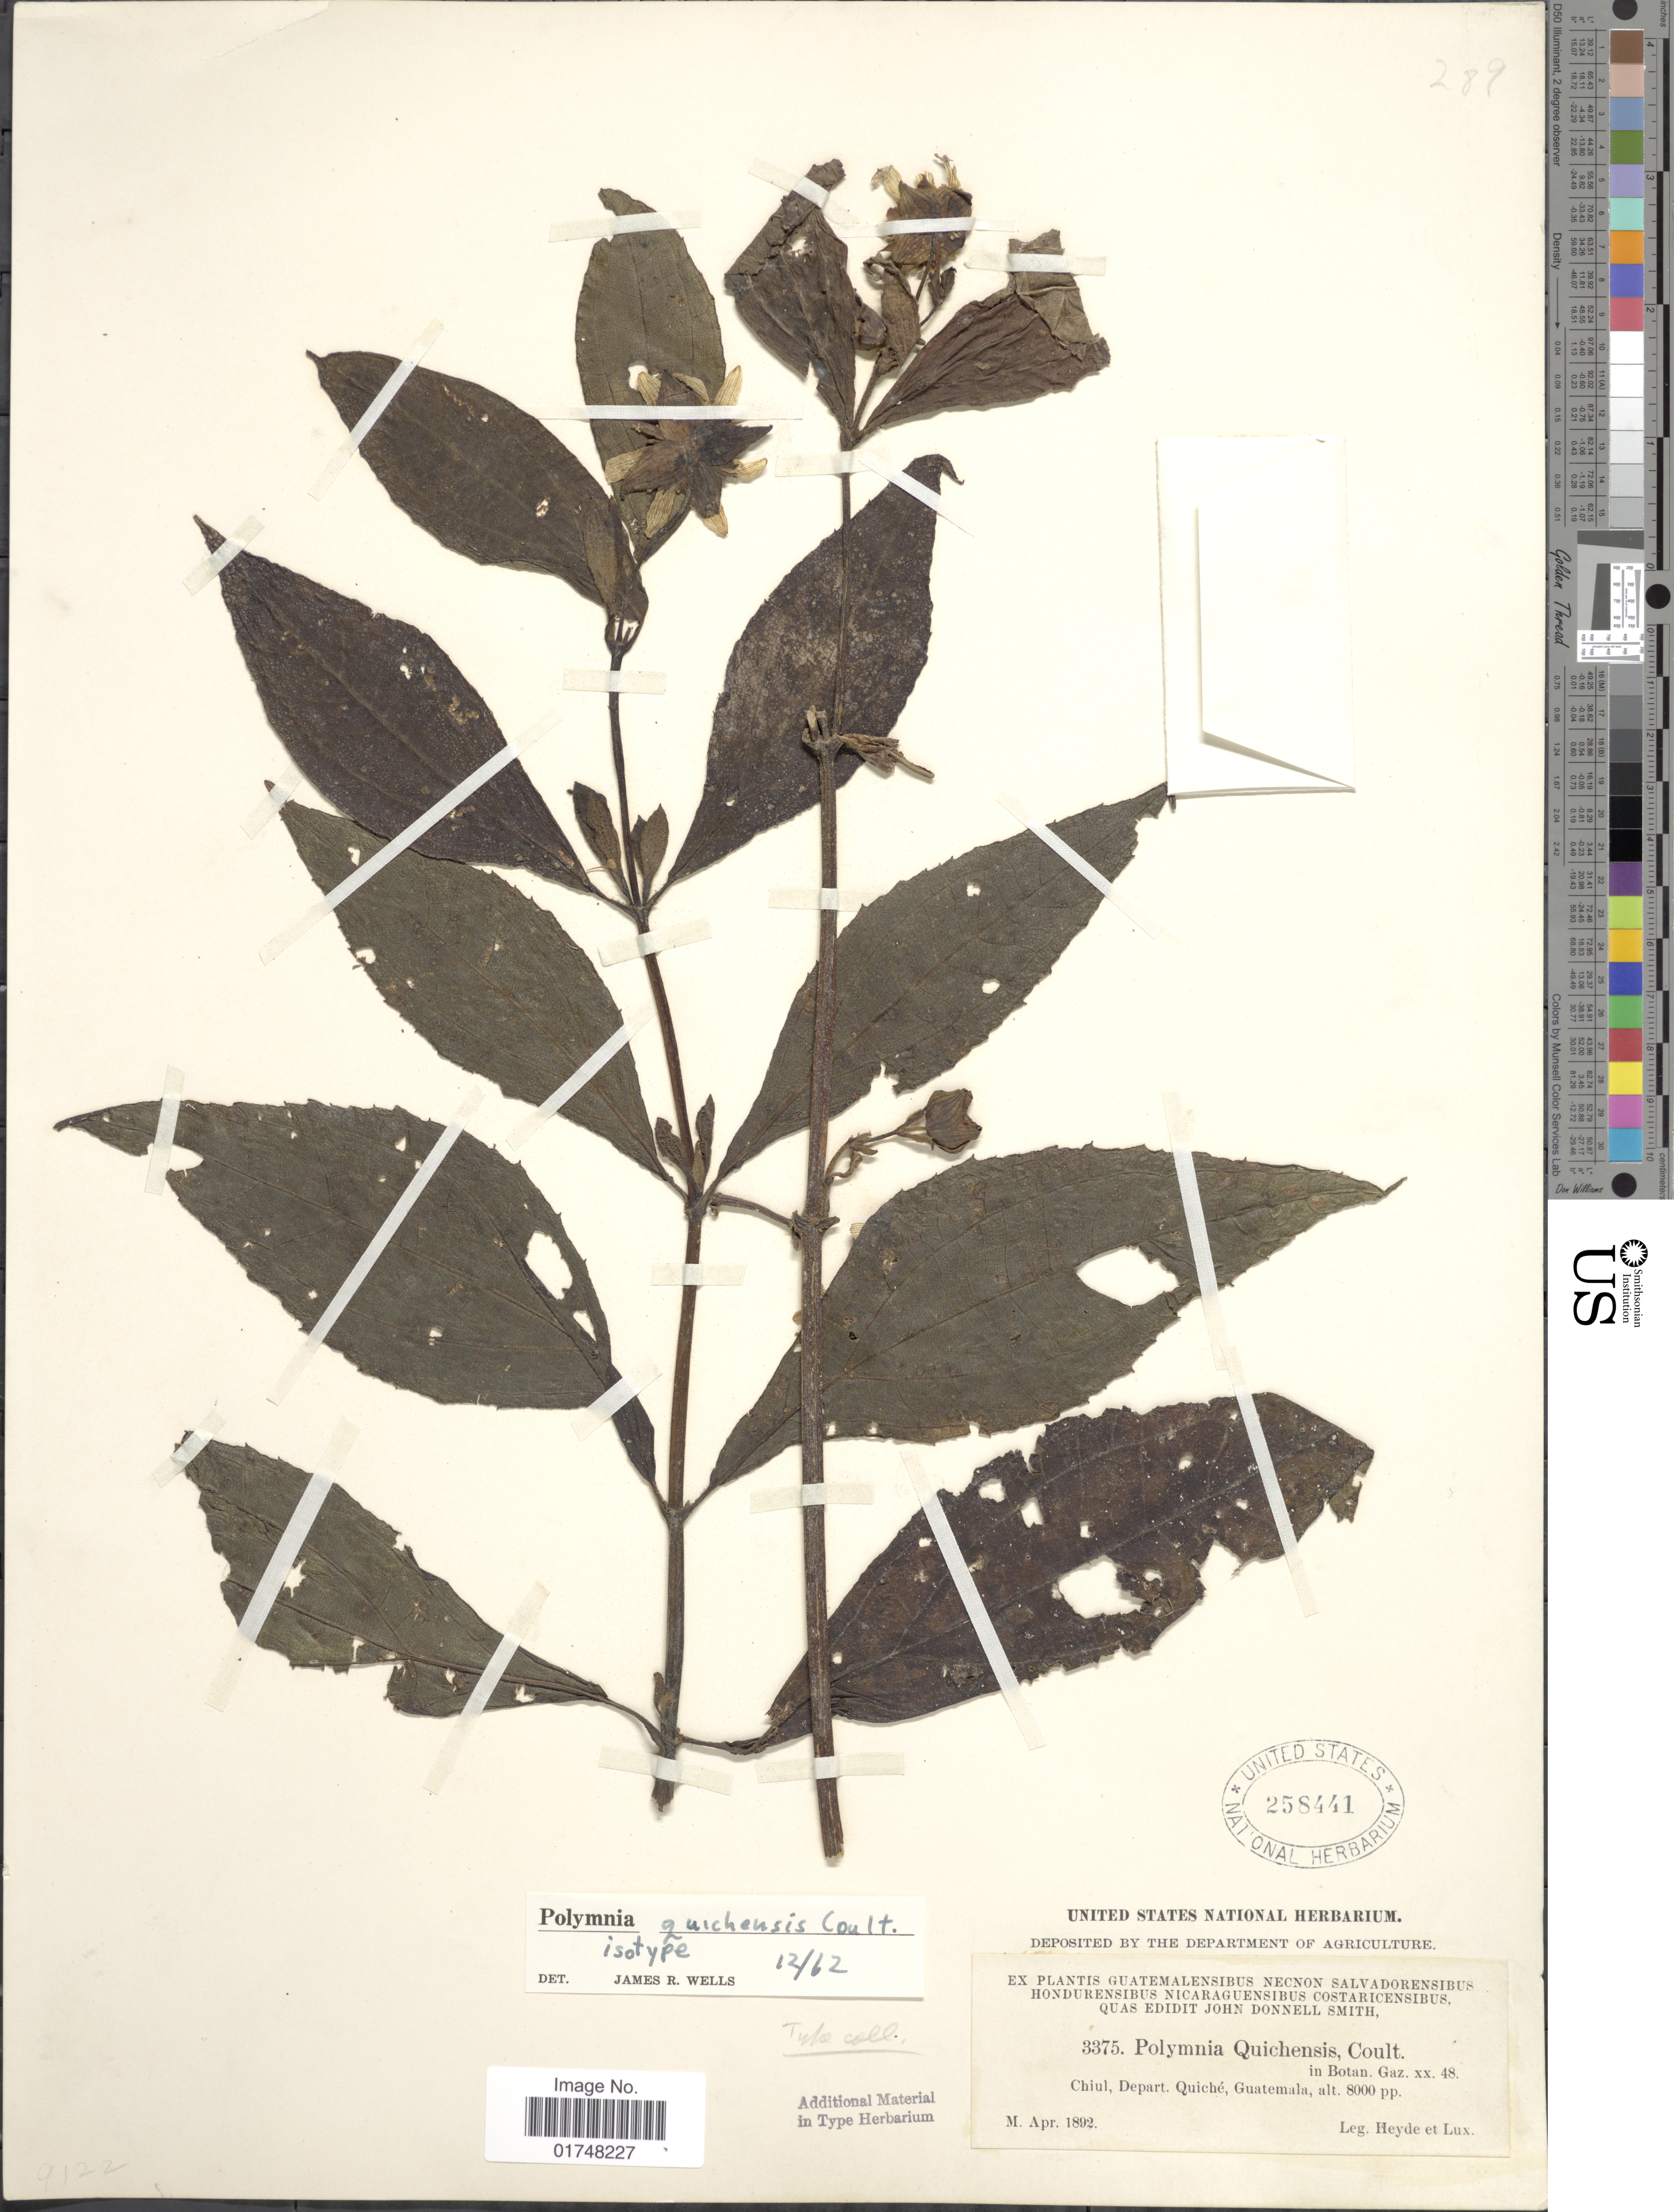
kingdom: Plantae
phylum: Tracheophyta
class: Magnoliopsida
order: Asterales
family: Asteraceae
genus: Smallanthus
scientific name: Smallanthus quichensis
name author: (Coult.) H. Rob.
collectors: Heyde & Lux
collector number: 3375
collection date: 1892-04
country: Guatemala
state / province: El Quiché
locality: Chiul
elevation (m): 2438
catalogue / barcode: US 258441